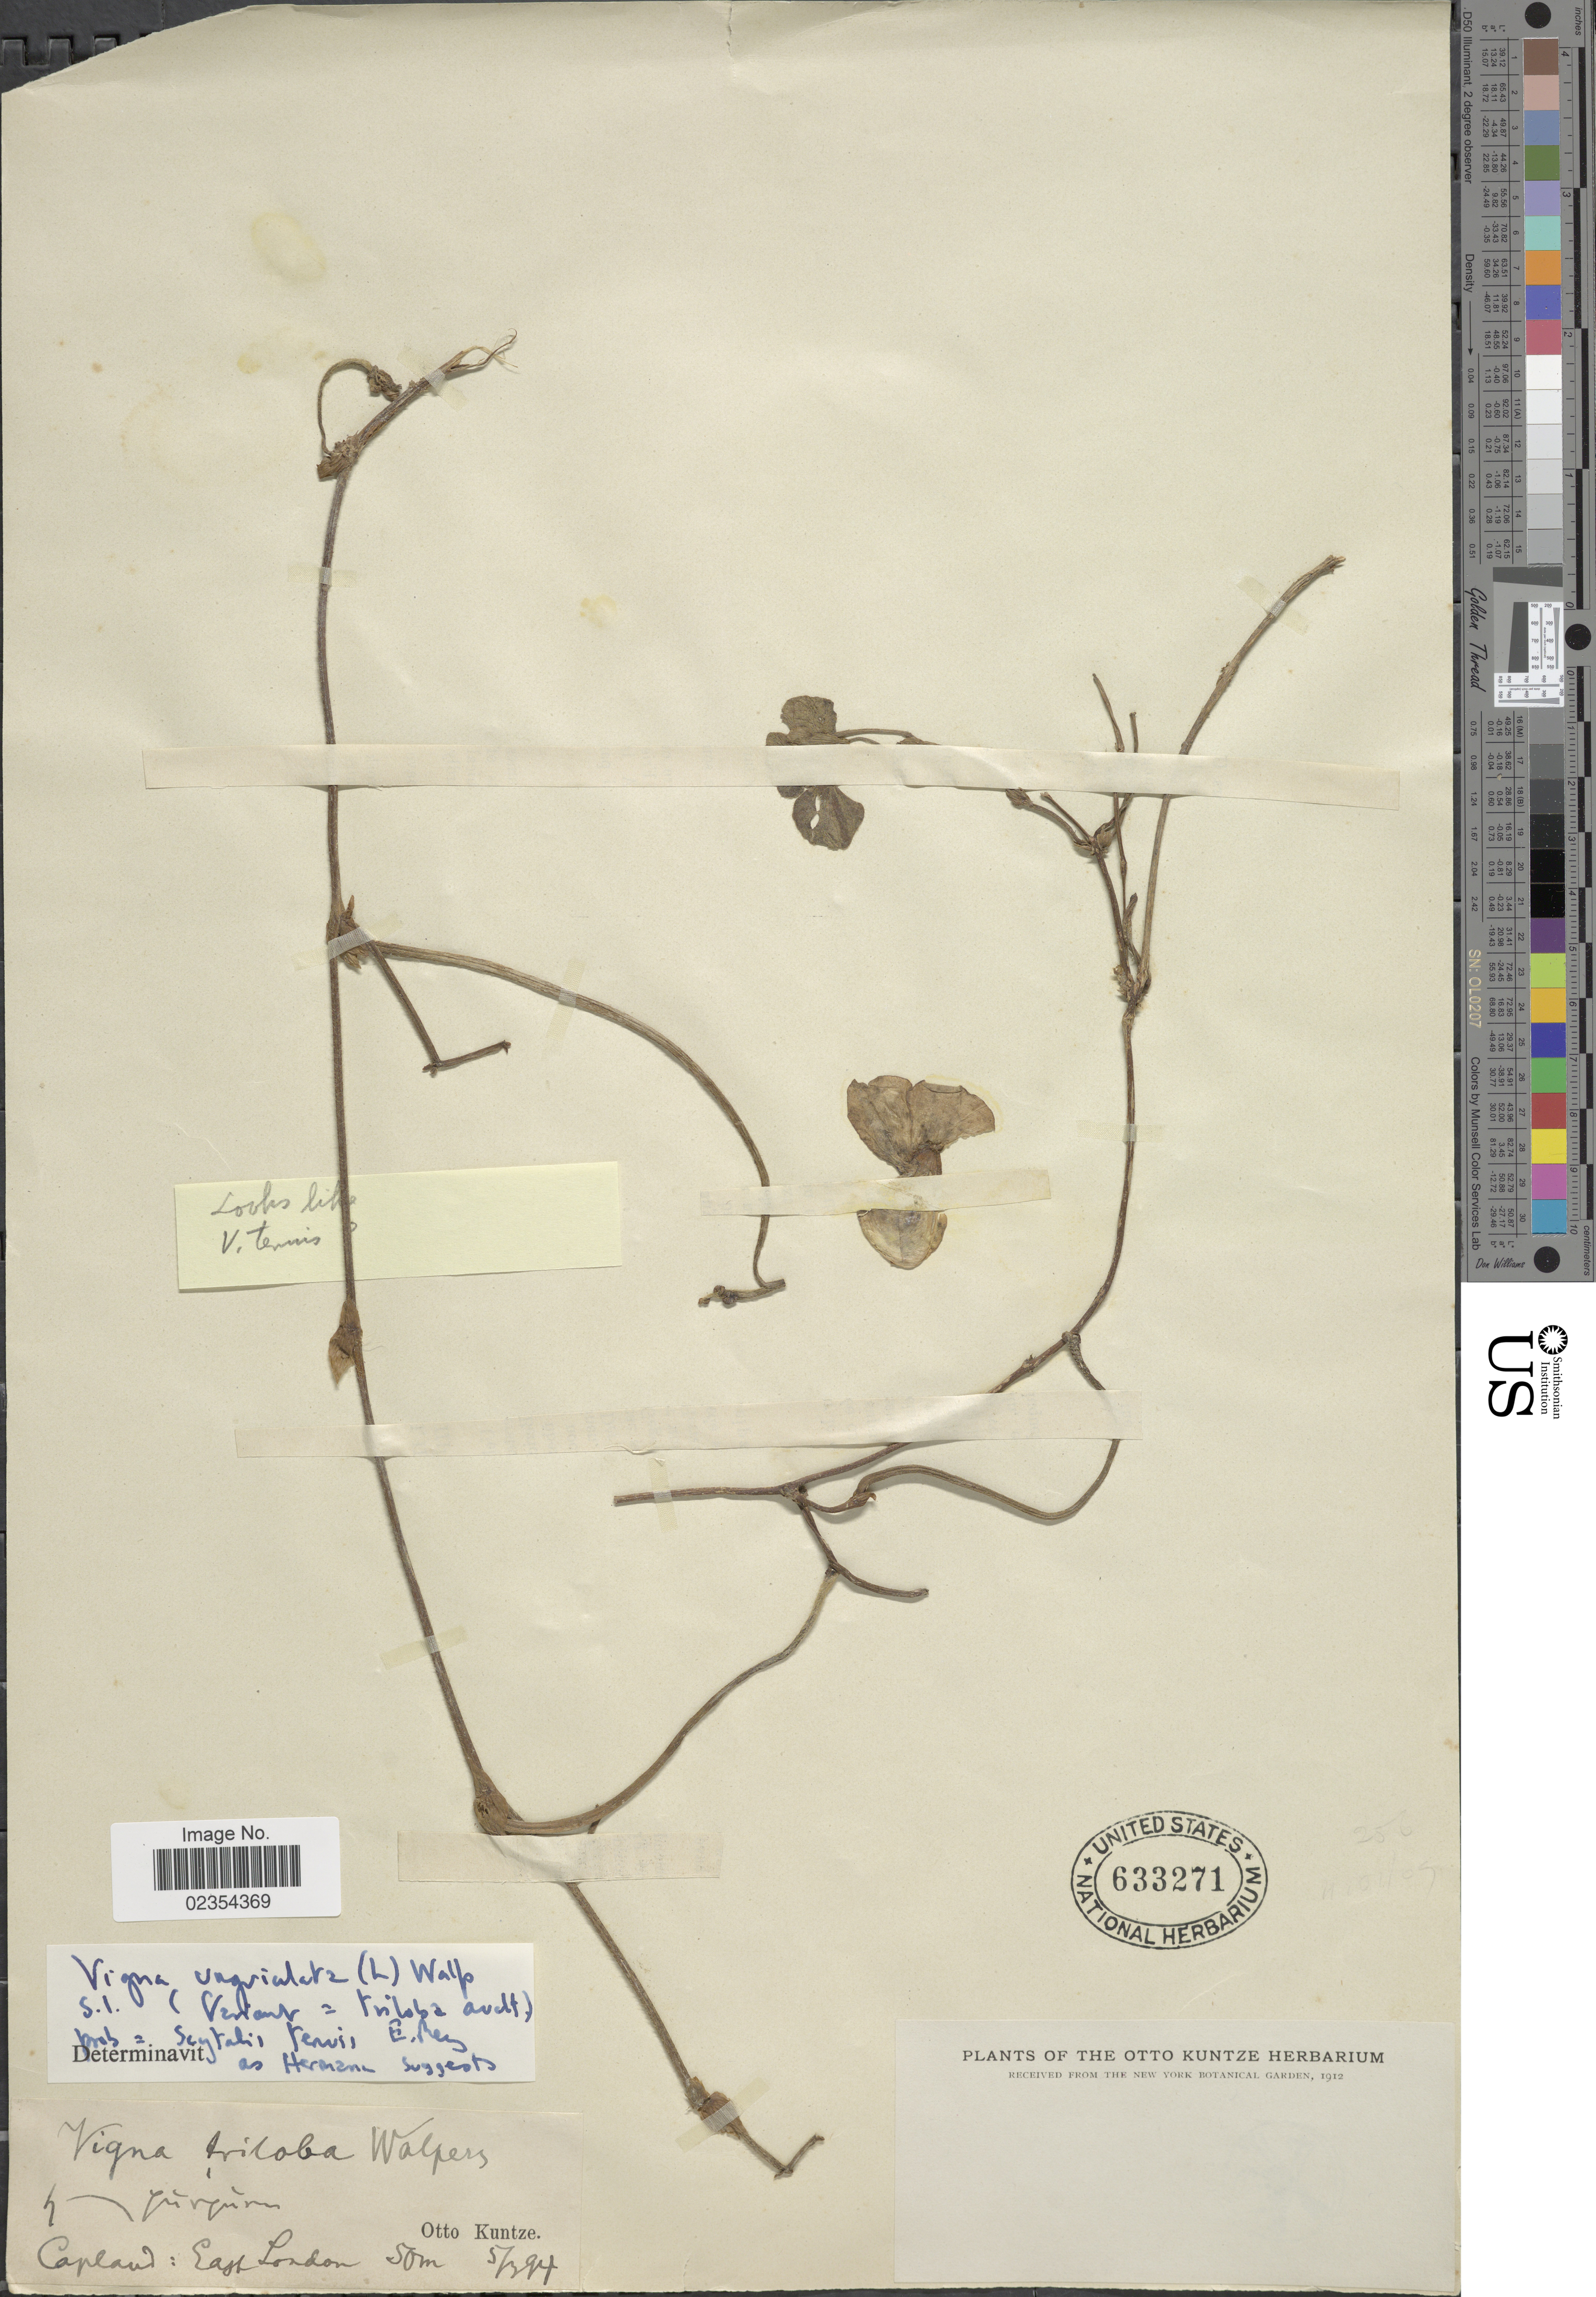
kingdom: Plantae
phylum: Tracheophyta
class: Magnoliopsida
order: Fabales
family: Fabaceae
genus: Vigna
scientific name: Vigna unguiculata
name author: (L.) Walp.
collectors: C.E.O. Kuntze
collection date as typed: Transcribed d/m/y: 5/3/94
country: South Africa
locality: Capland: East London.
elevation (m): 50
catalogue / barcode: US 633271